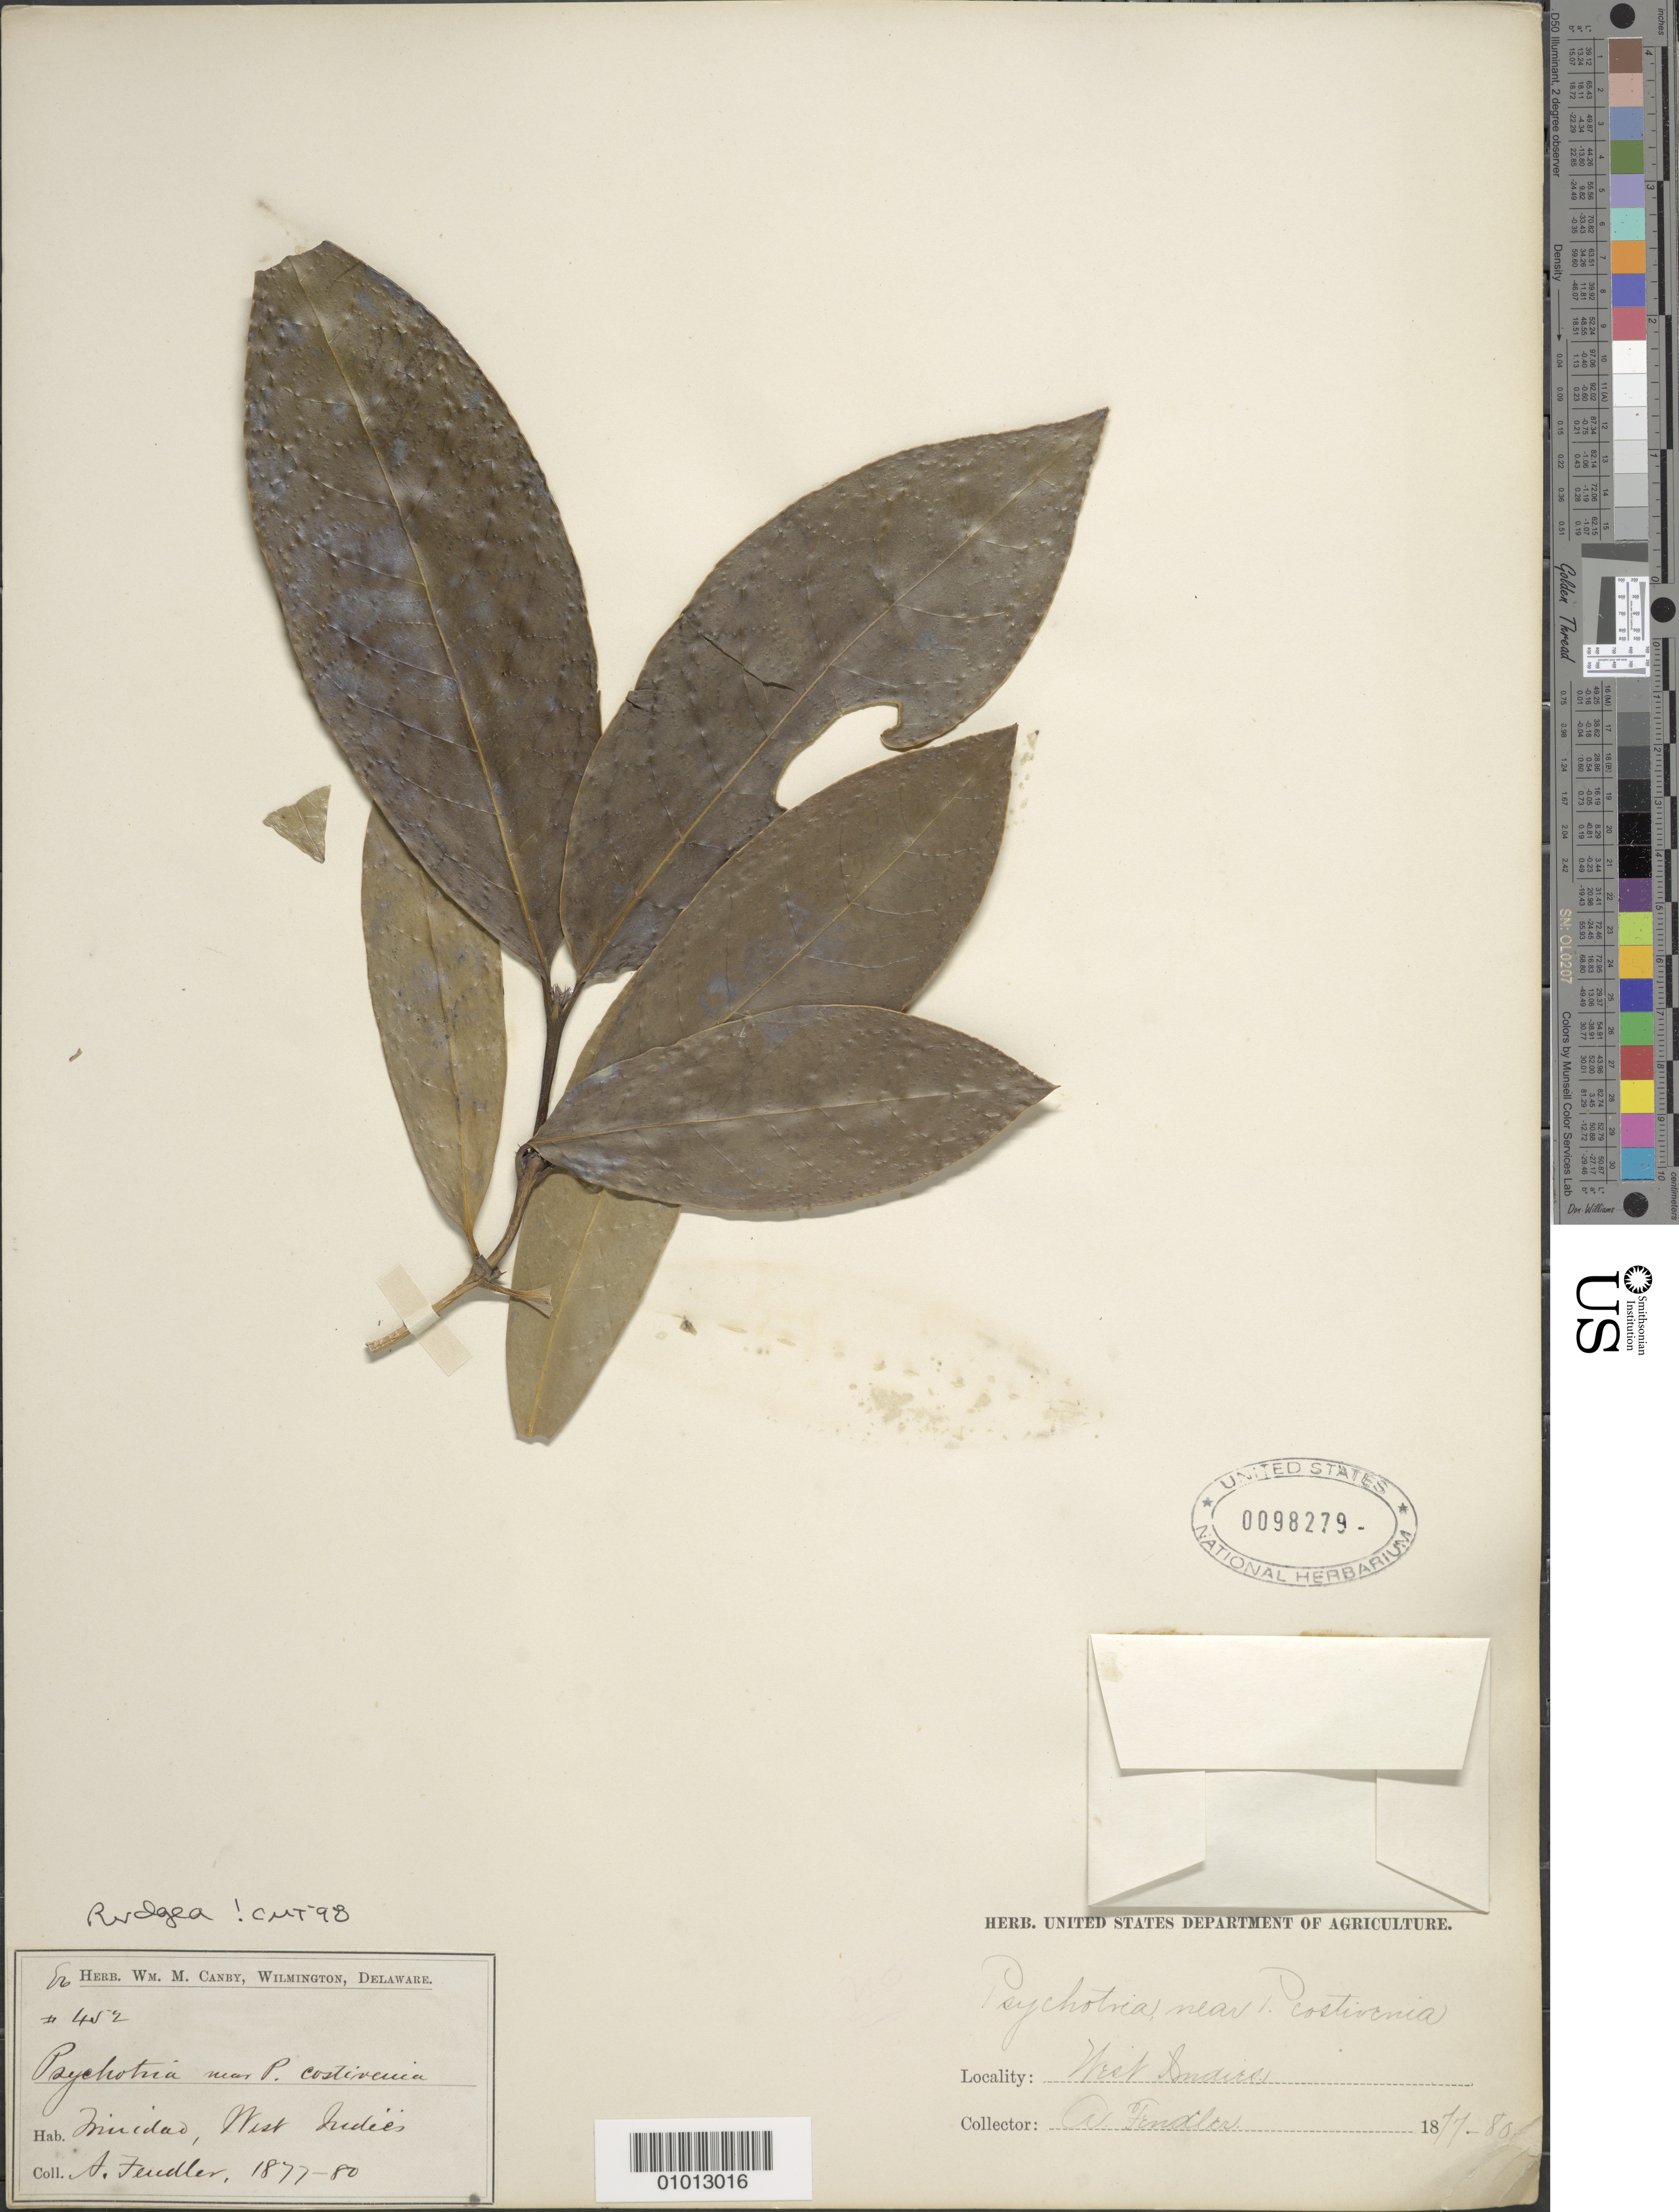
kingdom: Plantae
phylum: Tracheophyta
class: Magnoliopsida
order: Gentianales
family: Rubiaceae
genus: Rudgea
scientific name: Rudgea sp.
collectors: A. Fendler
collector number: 452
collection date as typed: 1877 to -- --- 1880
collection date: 1877/1880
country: Trinidad and Tobago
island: Trinidad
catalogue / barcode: US 98279